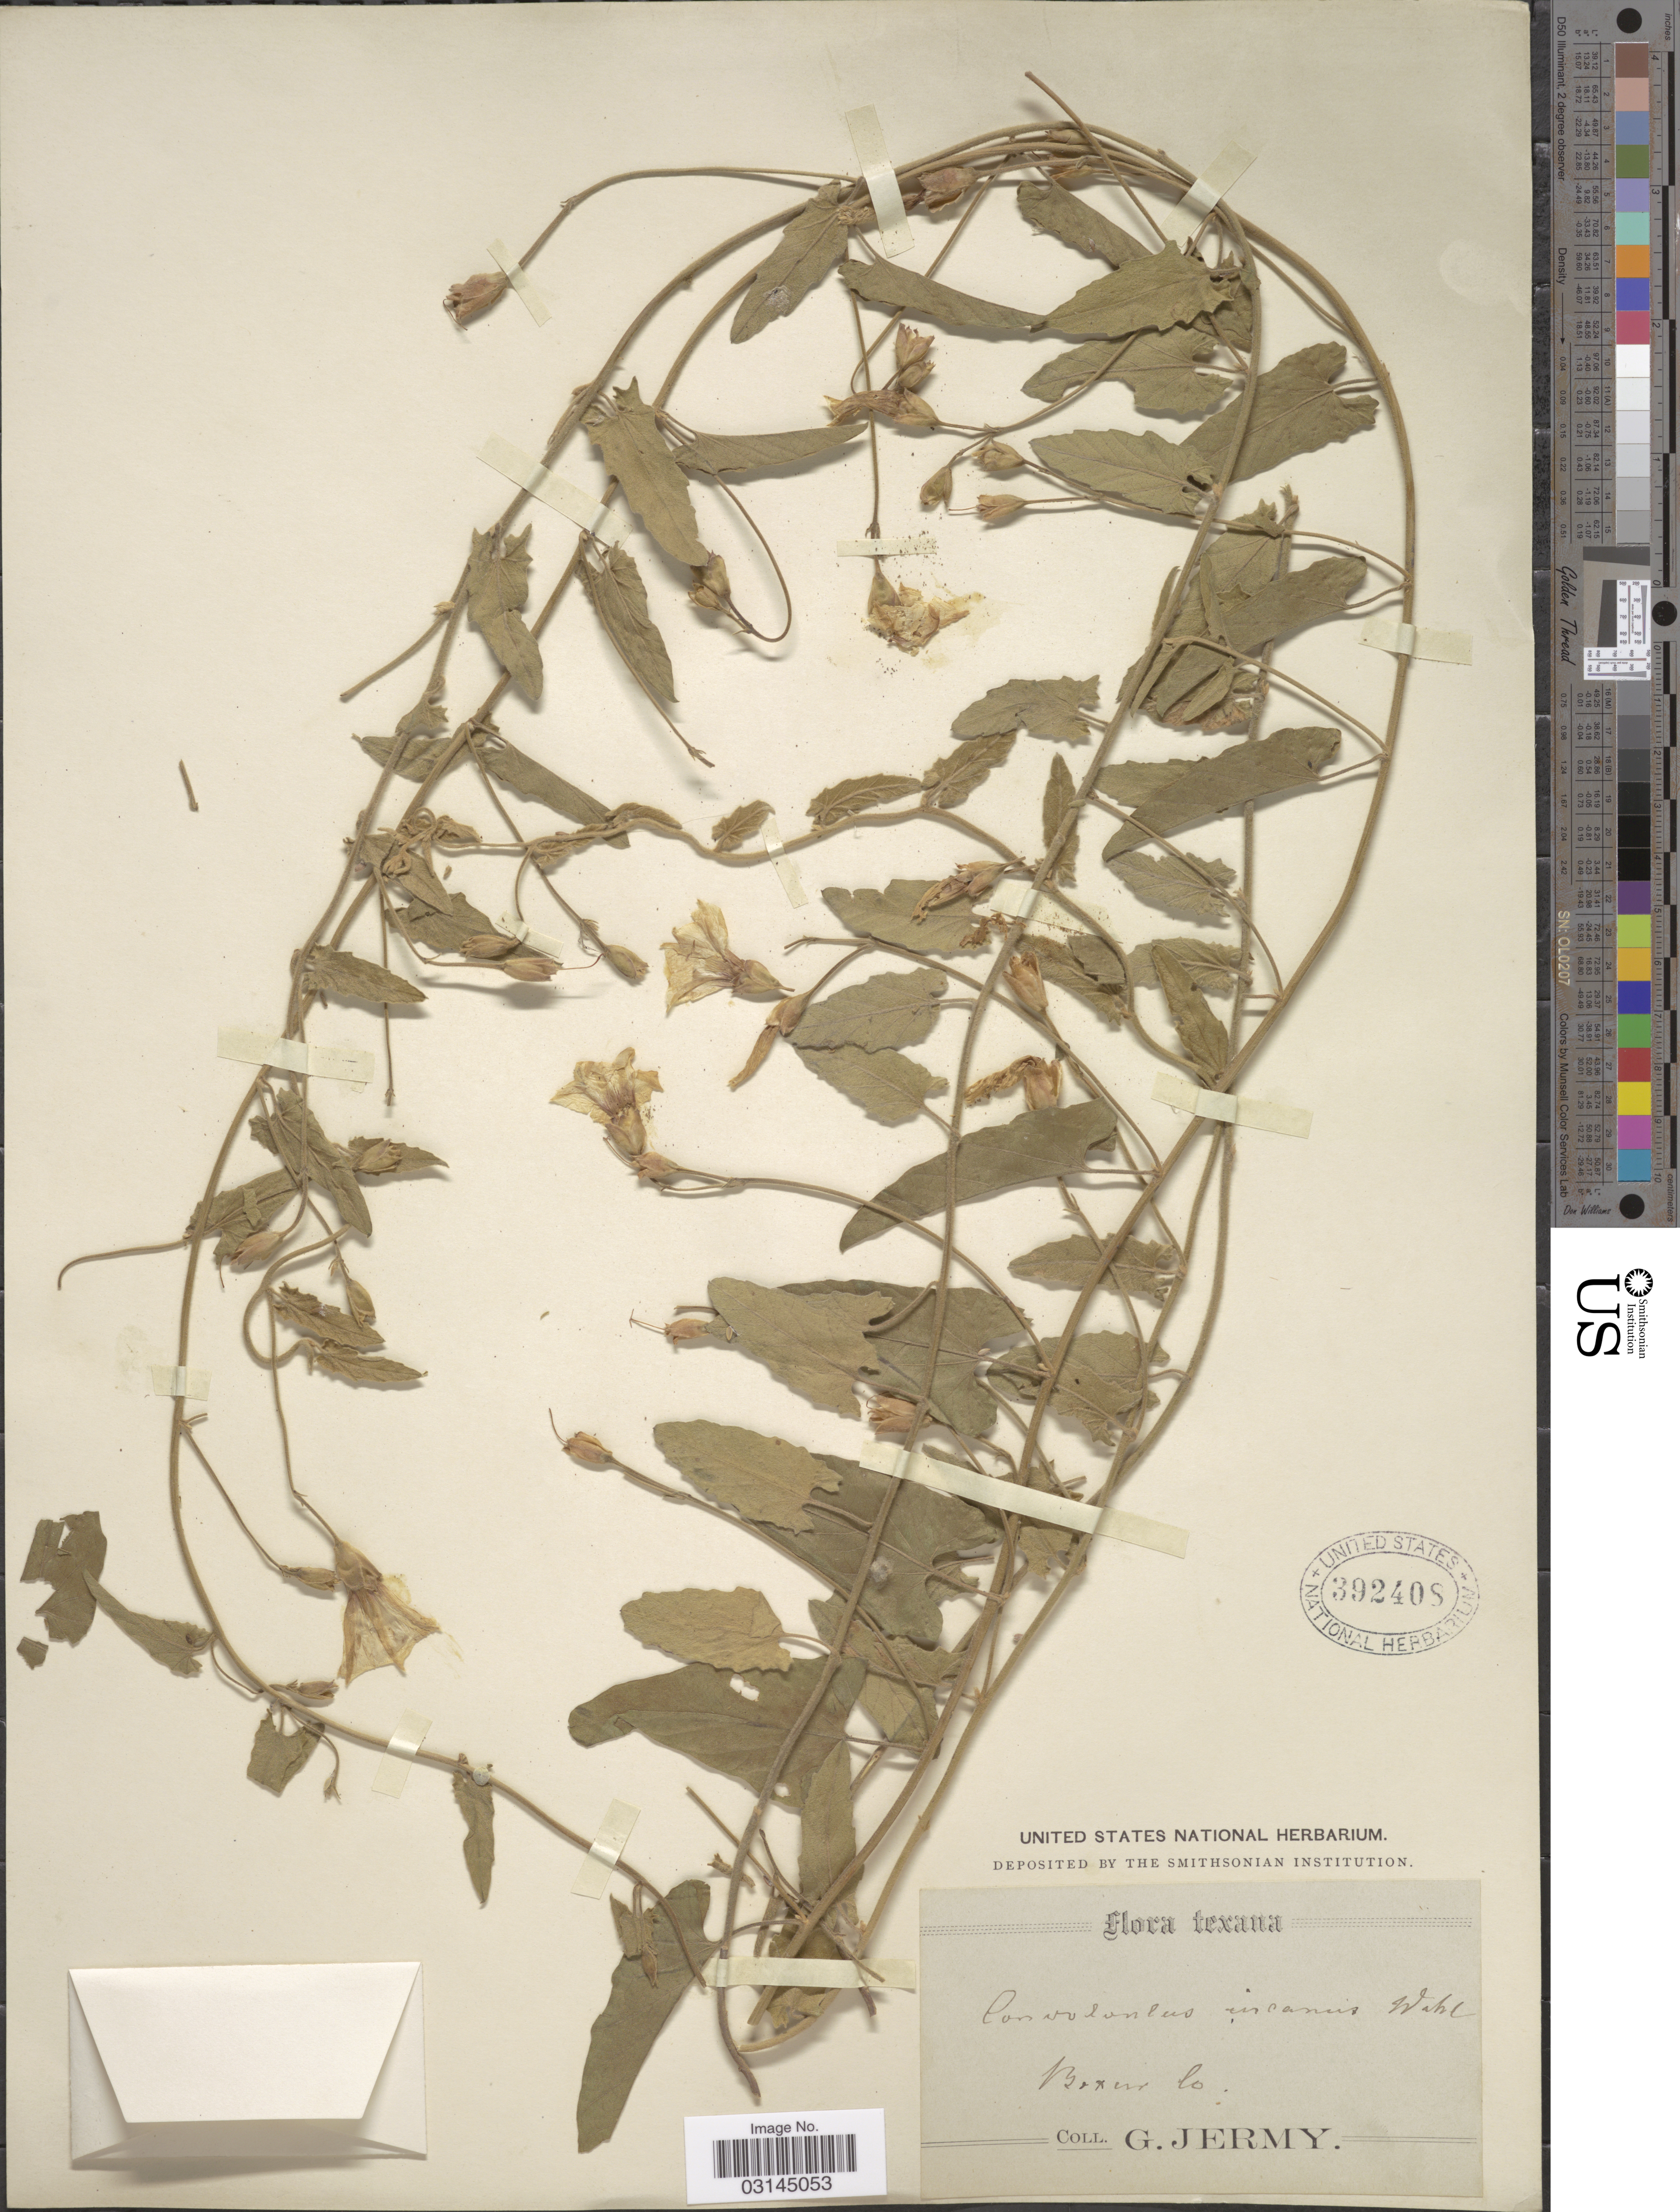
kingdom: Plantae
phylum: Tracheophyta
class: Magnoliopsida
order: Solanales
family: Convolvulaceae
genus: Convolvulus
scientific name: Convolvulus hermannioides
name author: A. Gray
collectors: G. Jermy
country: United States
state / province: Texas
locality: Bexar Co.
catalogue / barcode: US 392408